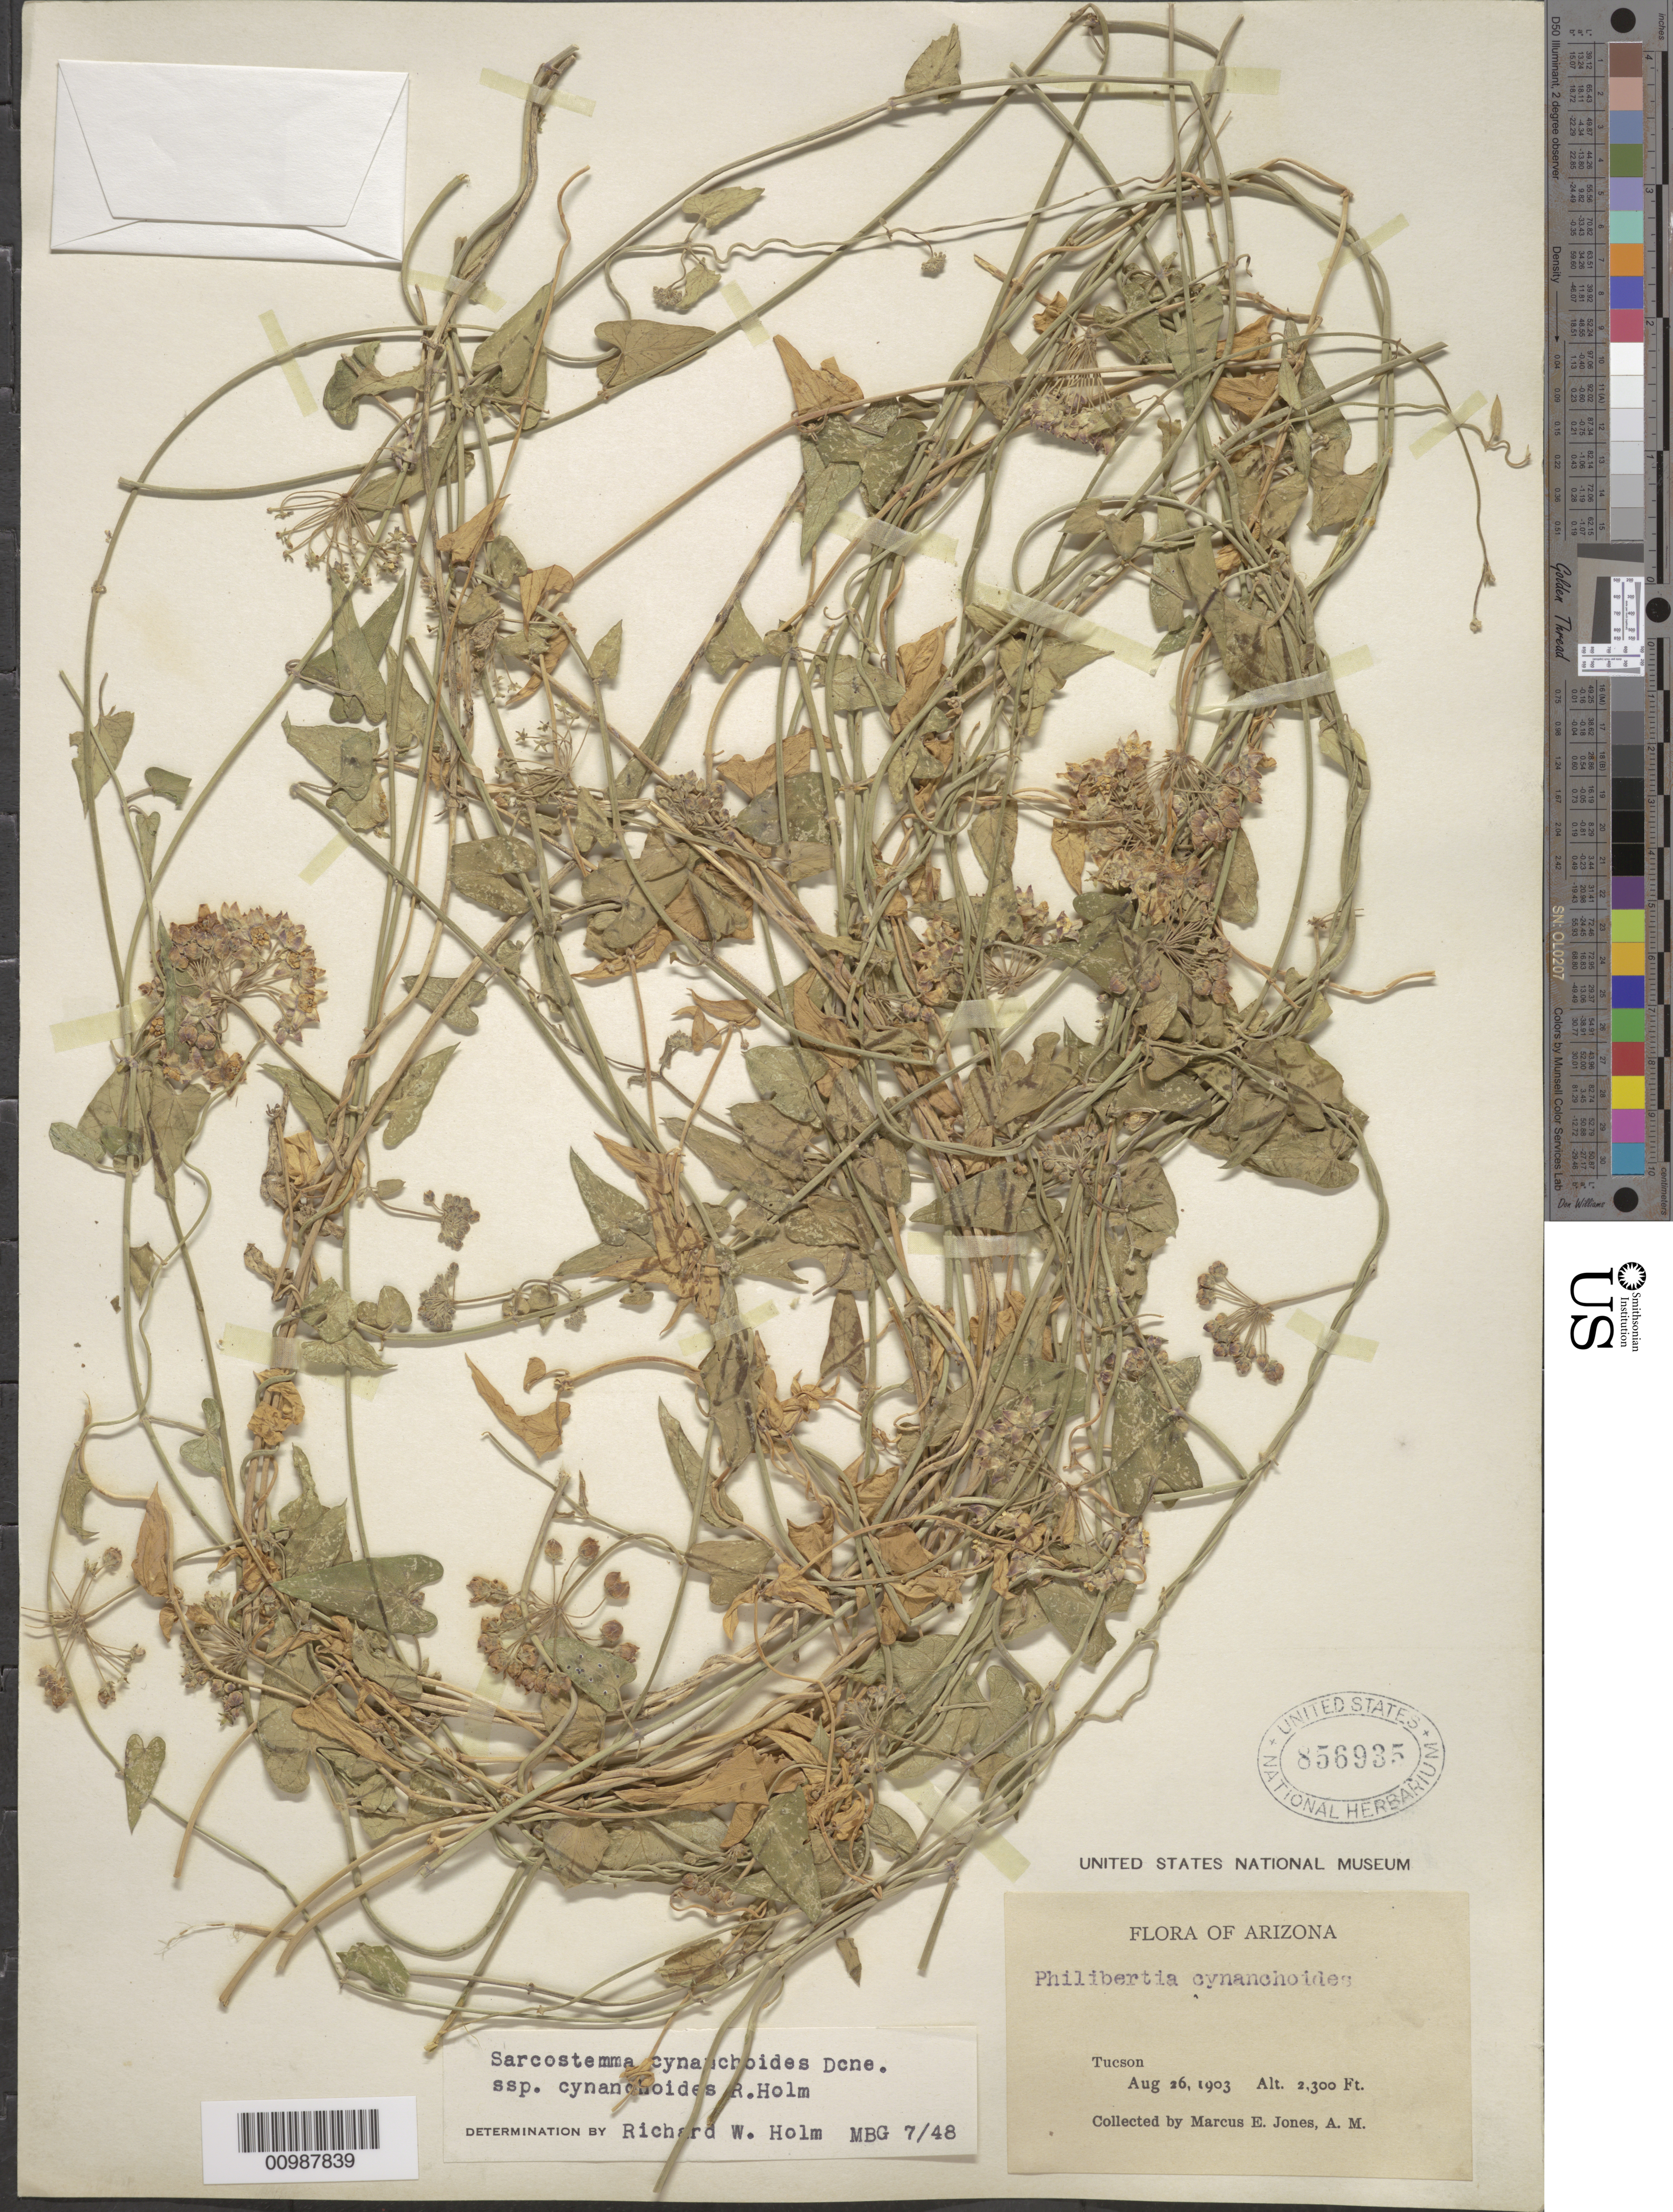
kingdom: Plantae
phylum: Tracheophyta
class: Magnoliopsida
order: Gentianales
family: Apocynaceae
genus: Sarcostemma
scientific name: Sarcostemma cynanchoides subsp. hartwegii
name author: (Vail) R.W. Holm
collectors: M. E. Jones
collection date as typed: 26 Aug 1903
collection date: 1903-08-26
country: United States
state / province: Arizona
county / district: Pima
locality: Tucson.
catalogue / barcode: US 856935